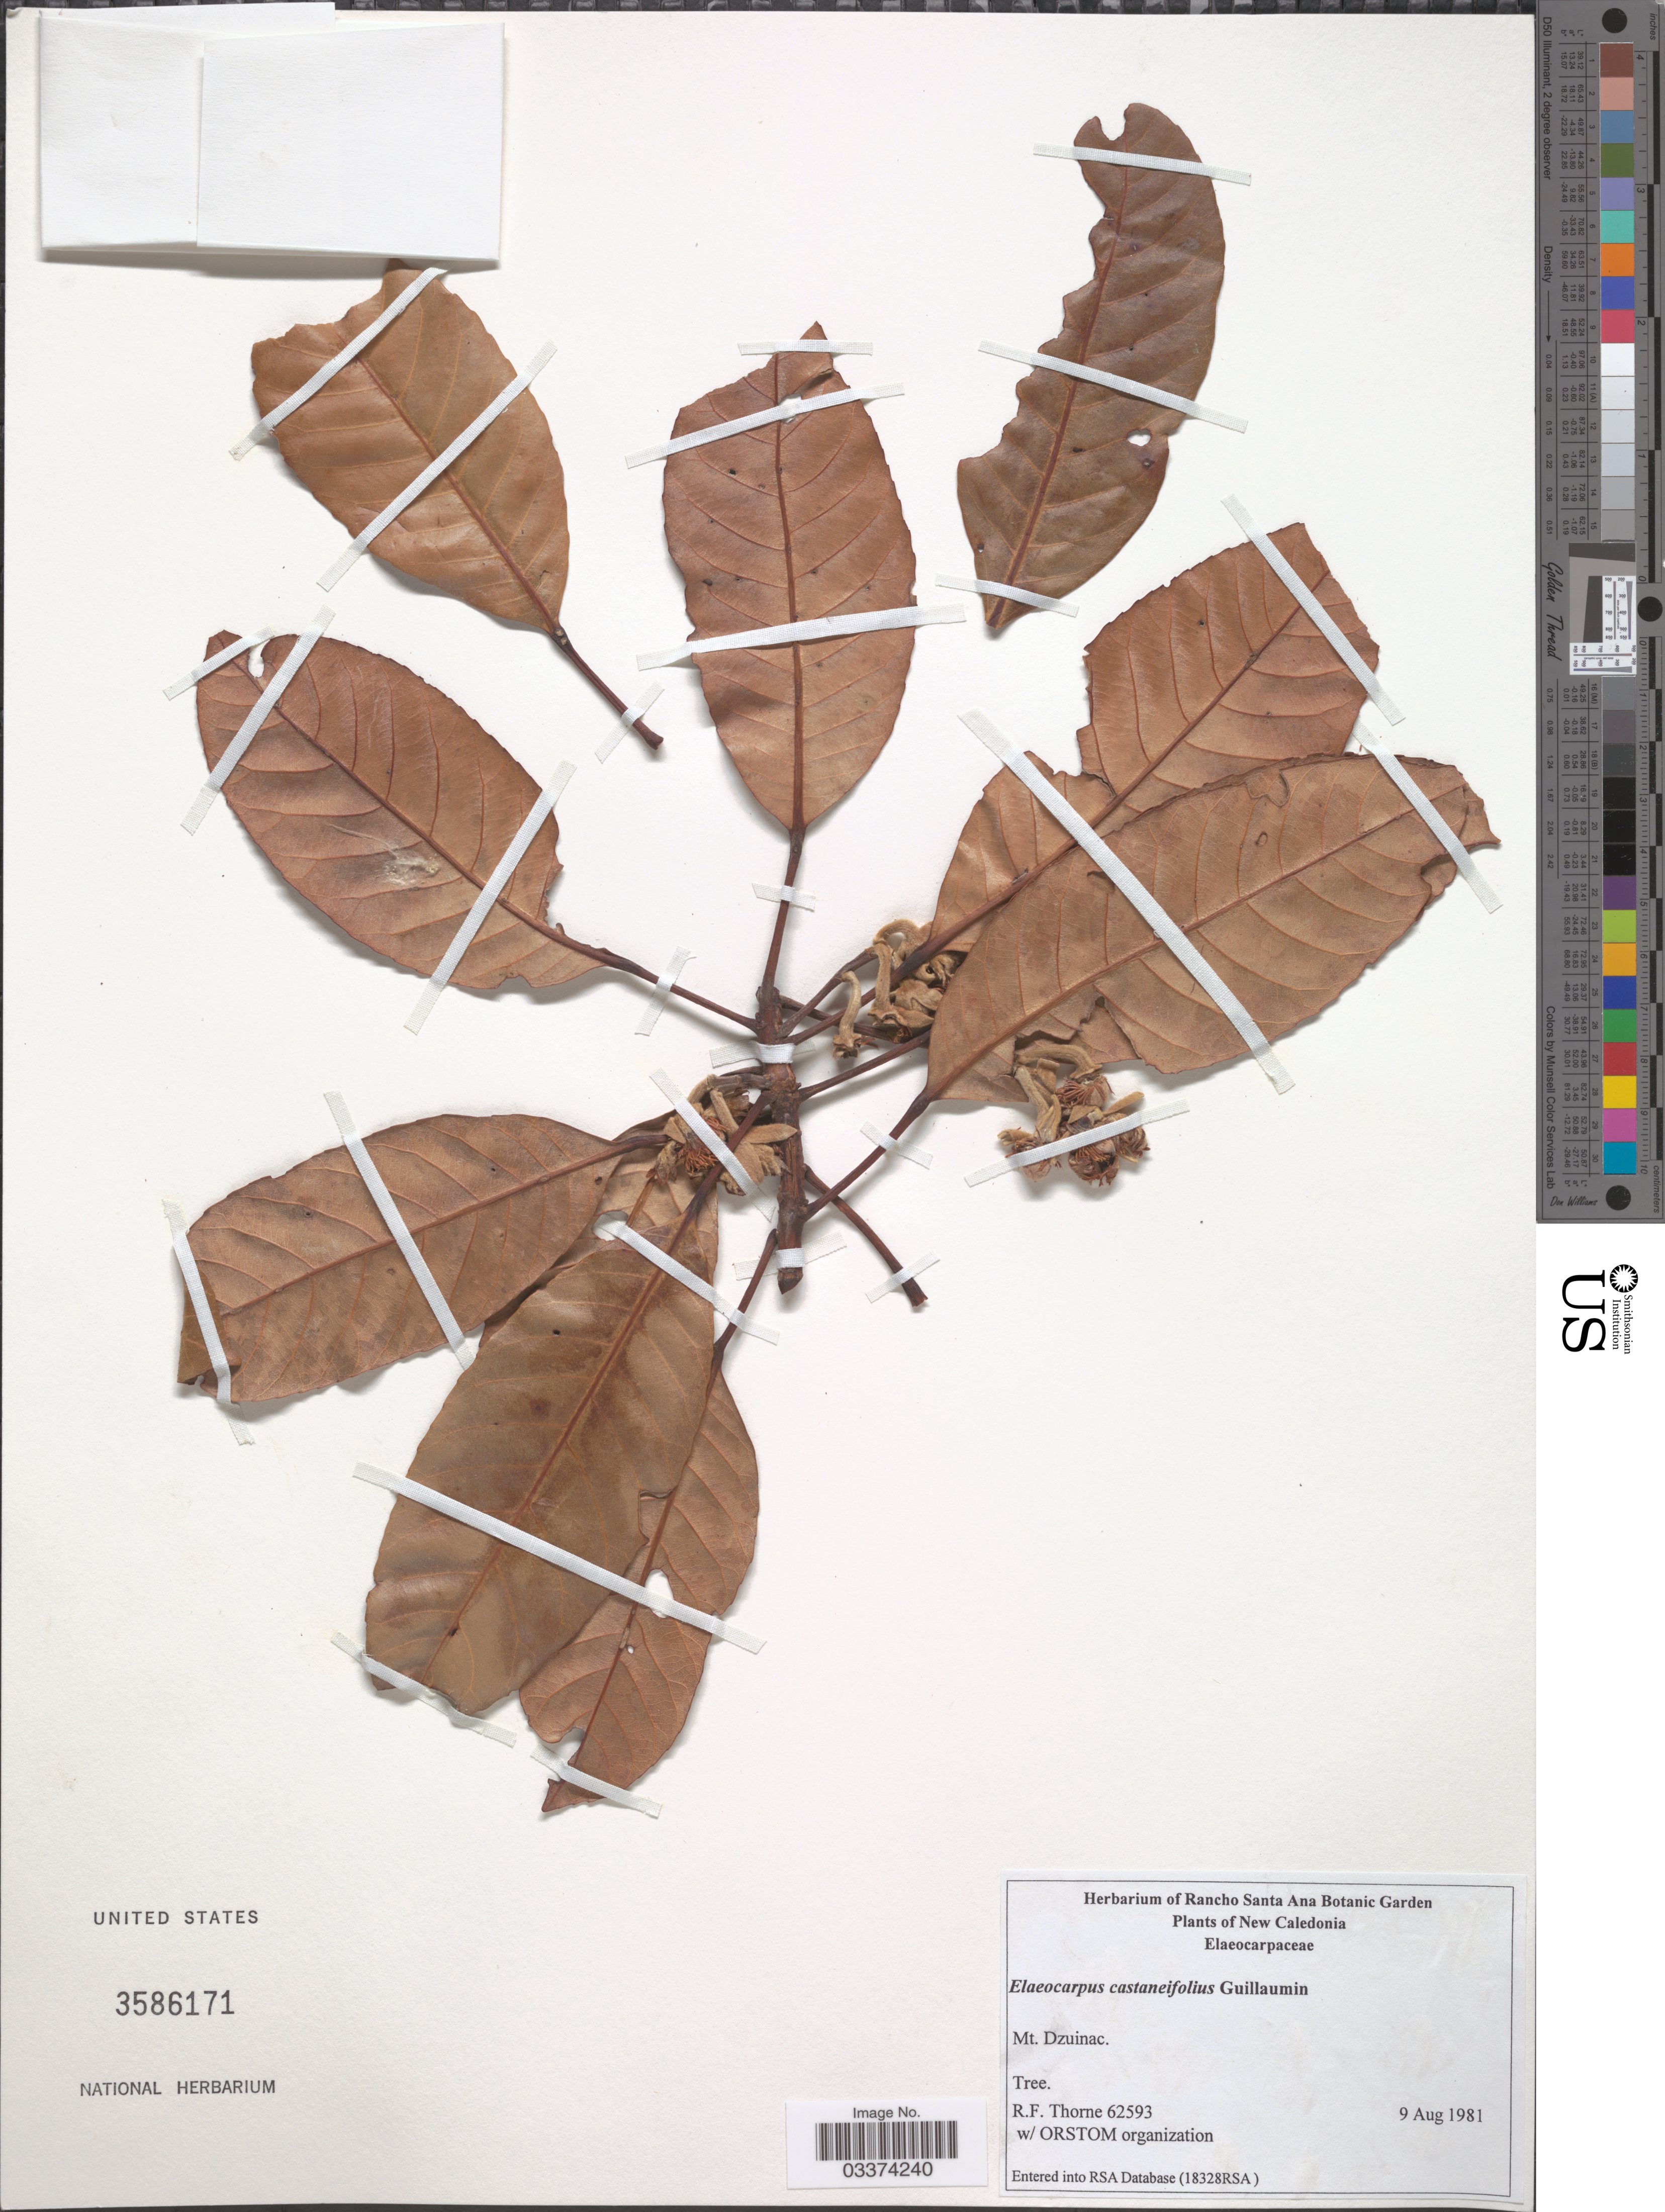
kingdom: Plantae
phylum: Tracheophyta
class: Magnoliopsida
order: Oxalidales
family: Elaeocarpaceae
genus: Elaeocarpus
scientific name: Elaeocarpus castaneifolius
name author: Guillaumin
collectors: R. Thorne & ORSTOM organization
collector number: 62593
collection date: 1981-08-09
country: New Caledonia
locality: Mt. Dzuinac.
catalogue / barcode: US 3586171